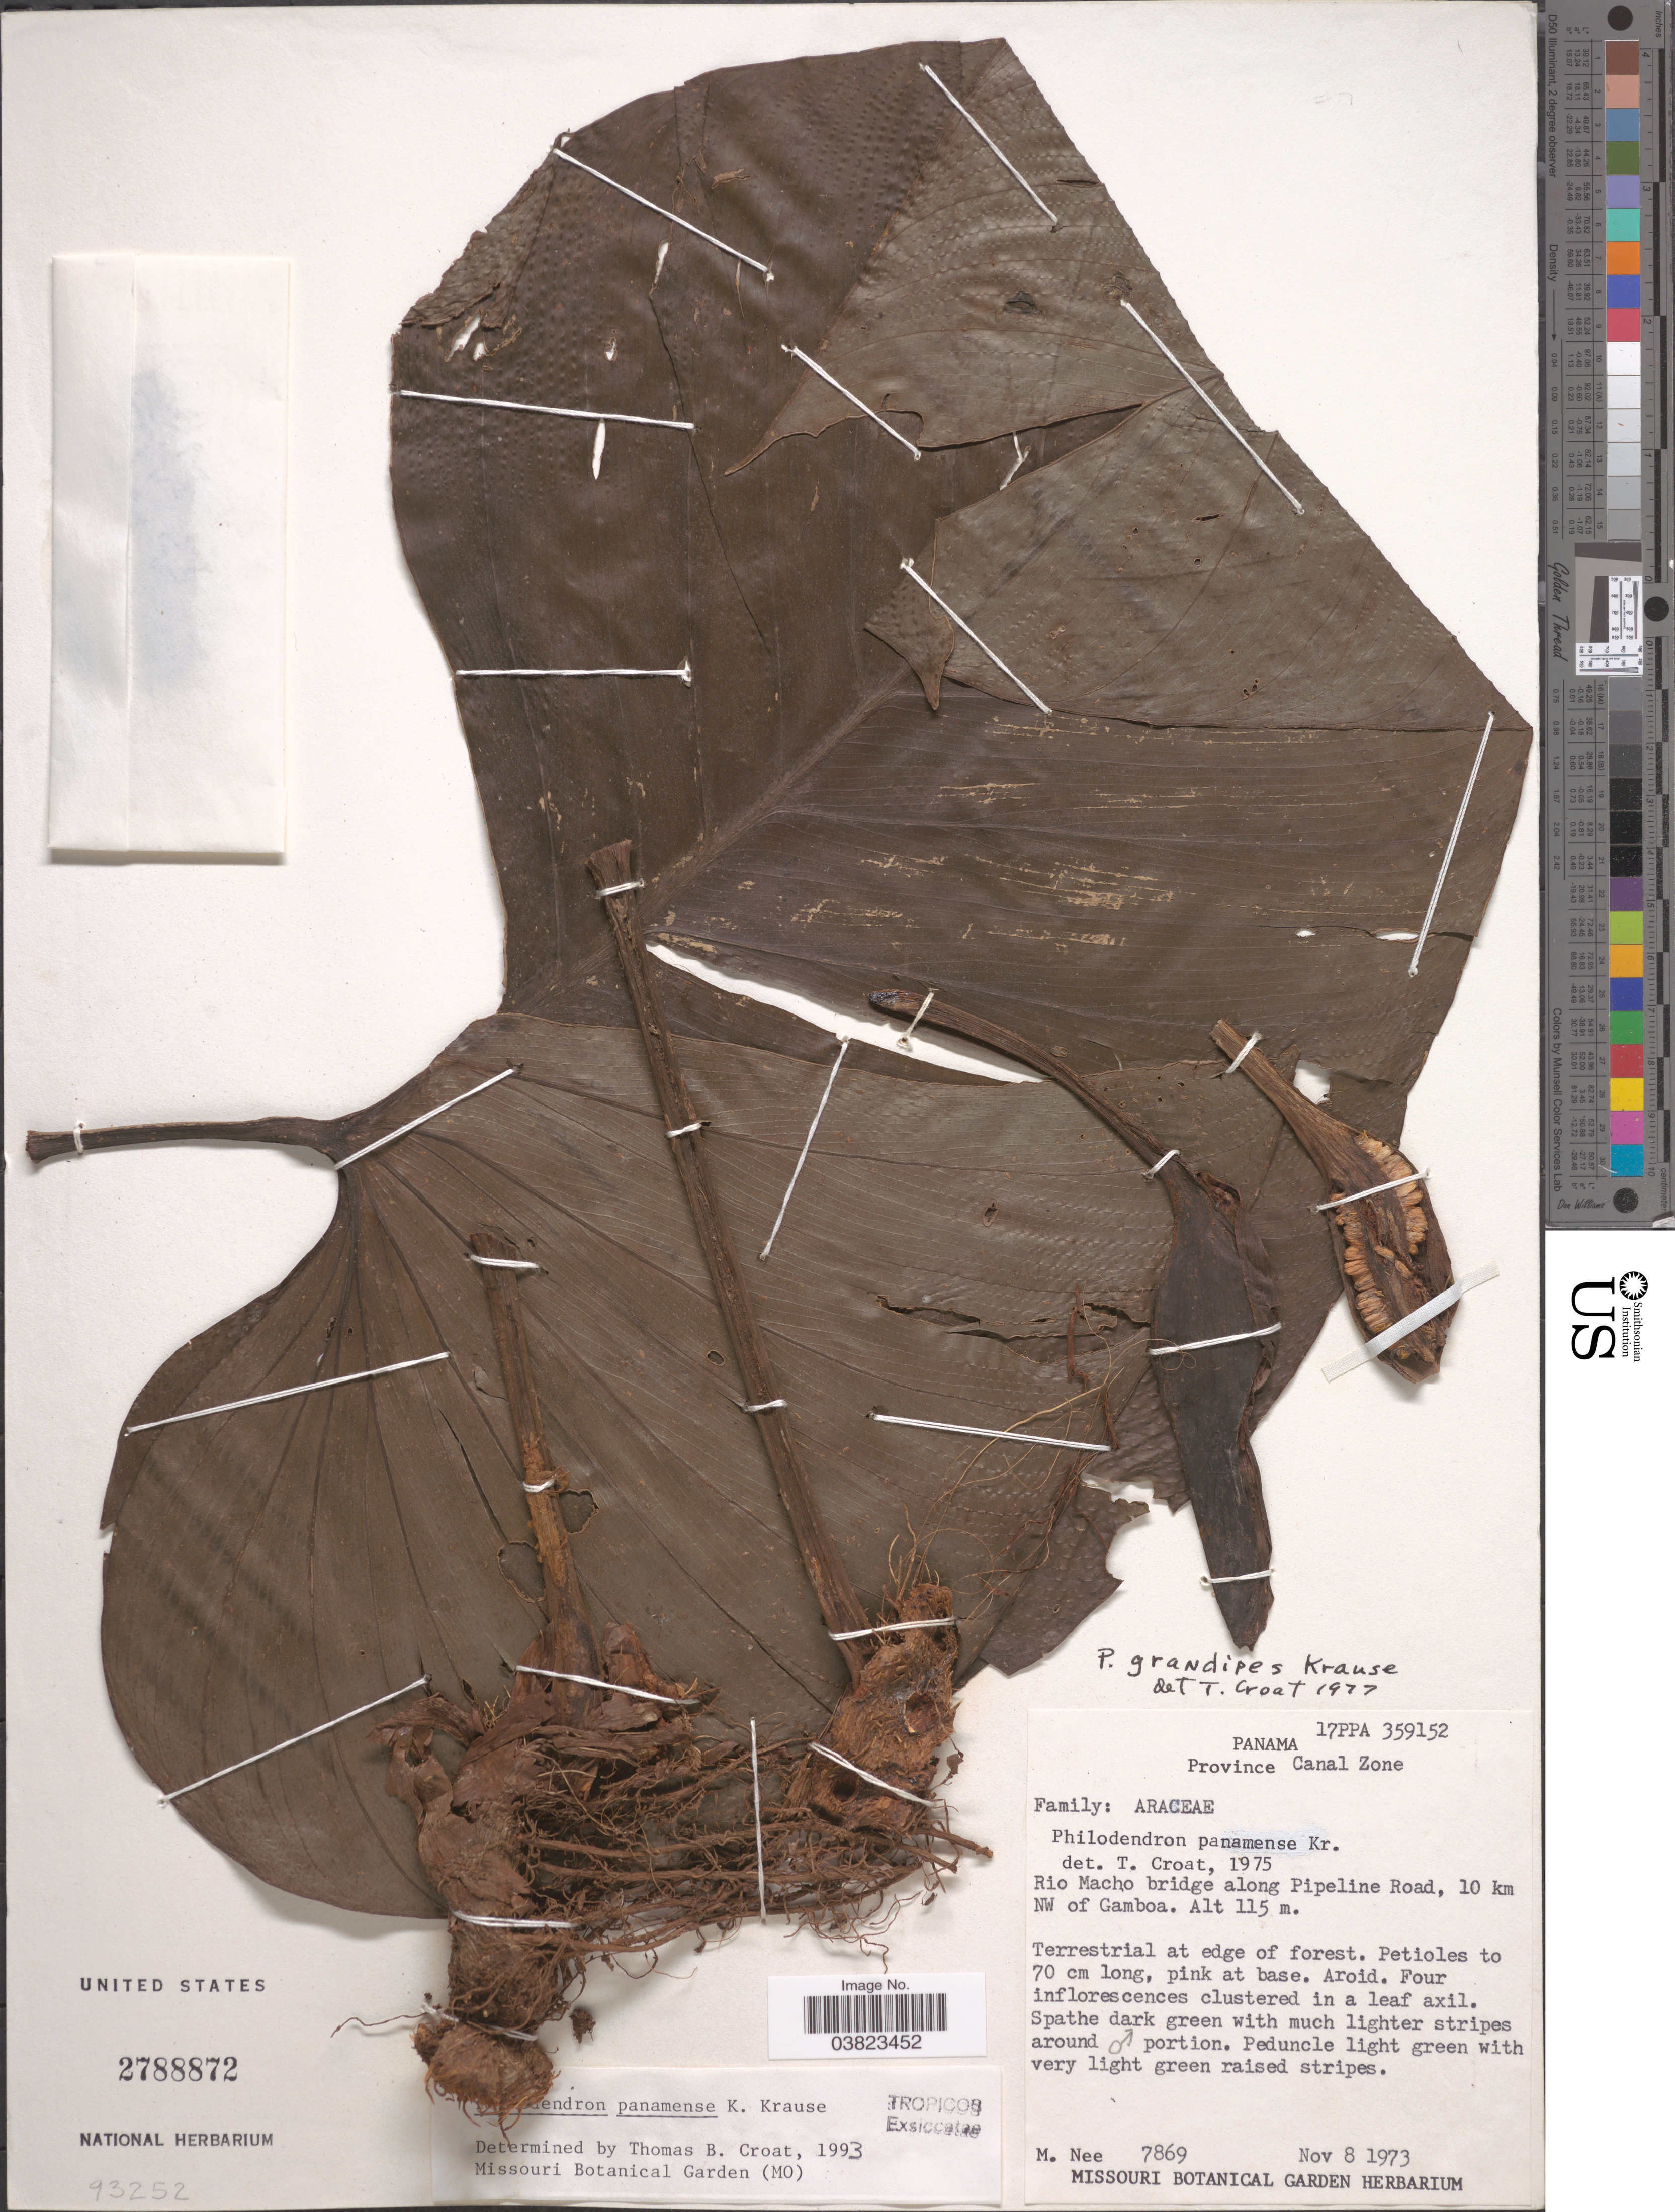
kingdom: Plantae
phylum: Tracheophyta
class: Liliopsida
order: Alismatales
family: Araceae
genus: Philodendron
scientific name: Philodendron panamense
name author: K. Krause in Engl.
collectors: M. Nee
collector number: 7869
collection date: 1973-11-08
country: Panama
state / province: Colón / Panamá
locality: Province Canal Zone. Rio Macho bridge along Pipeline Road, 10 km NW of Gamboa.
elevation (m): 115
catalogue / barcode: US 2788872